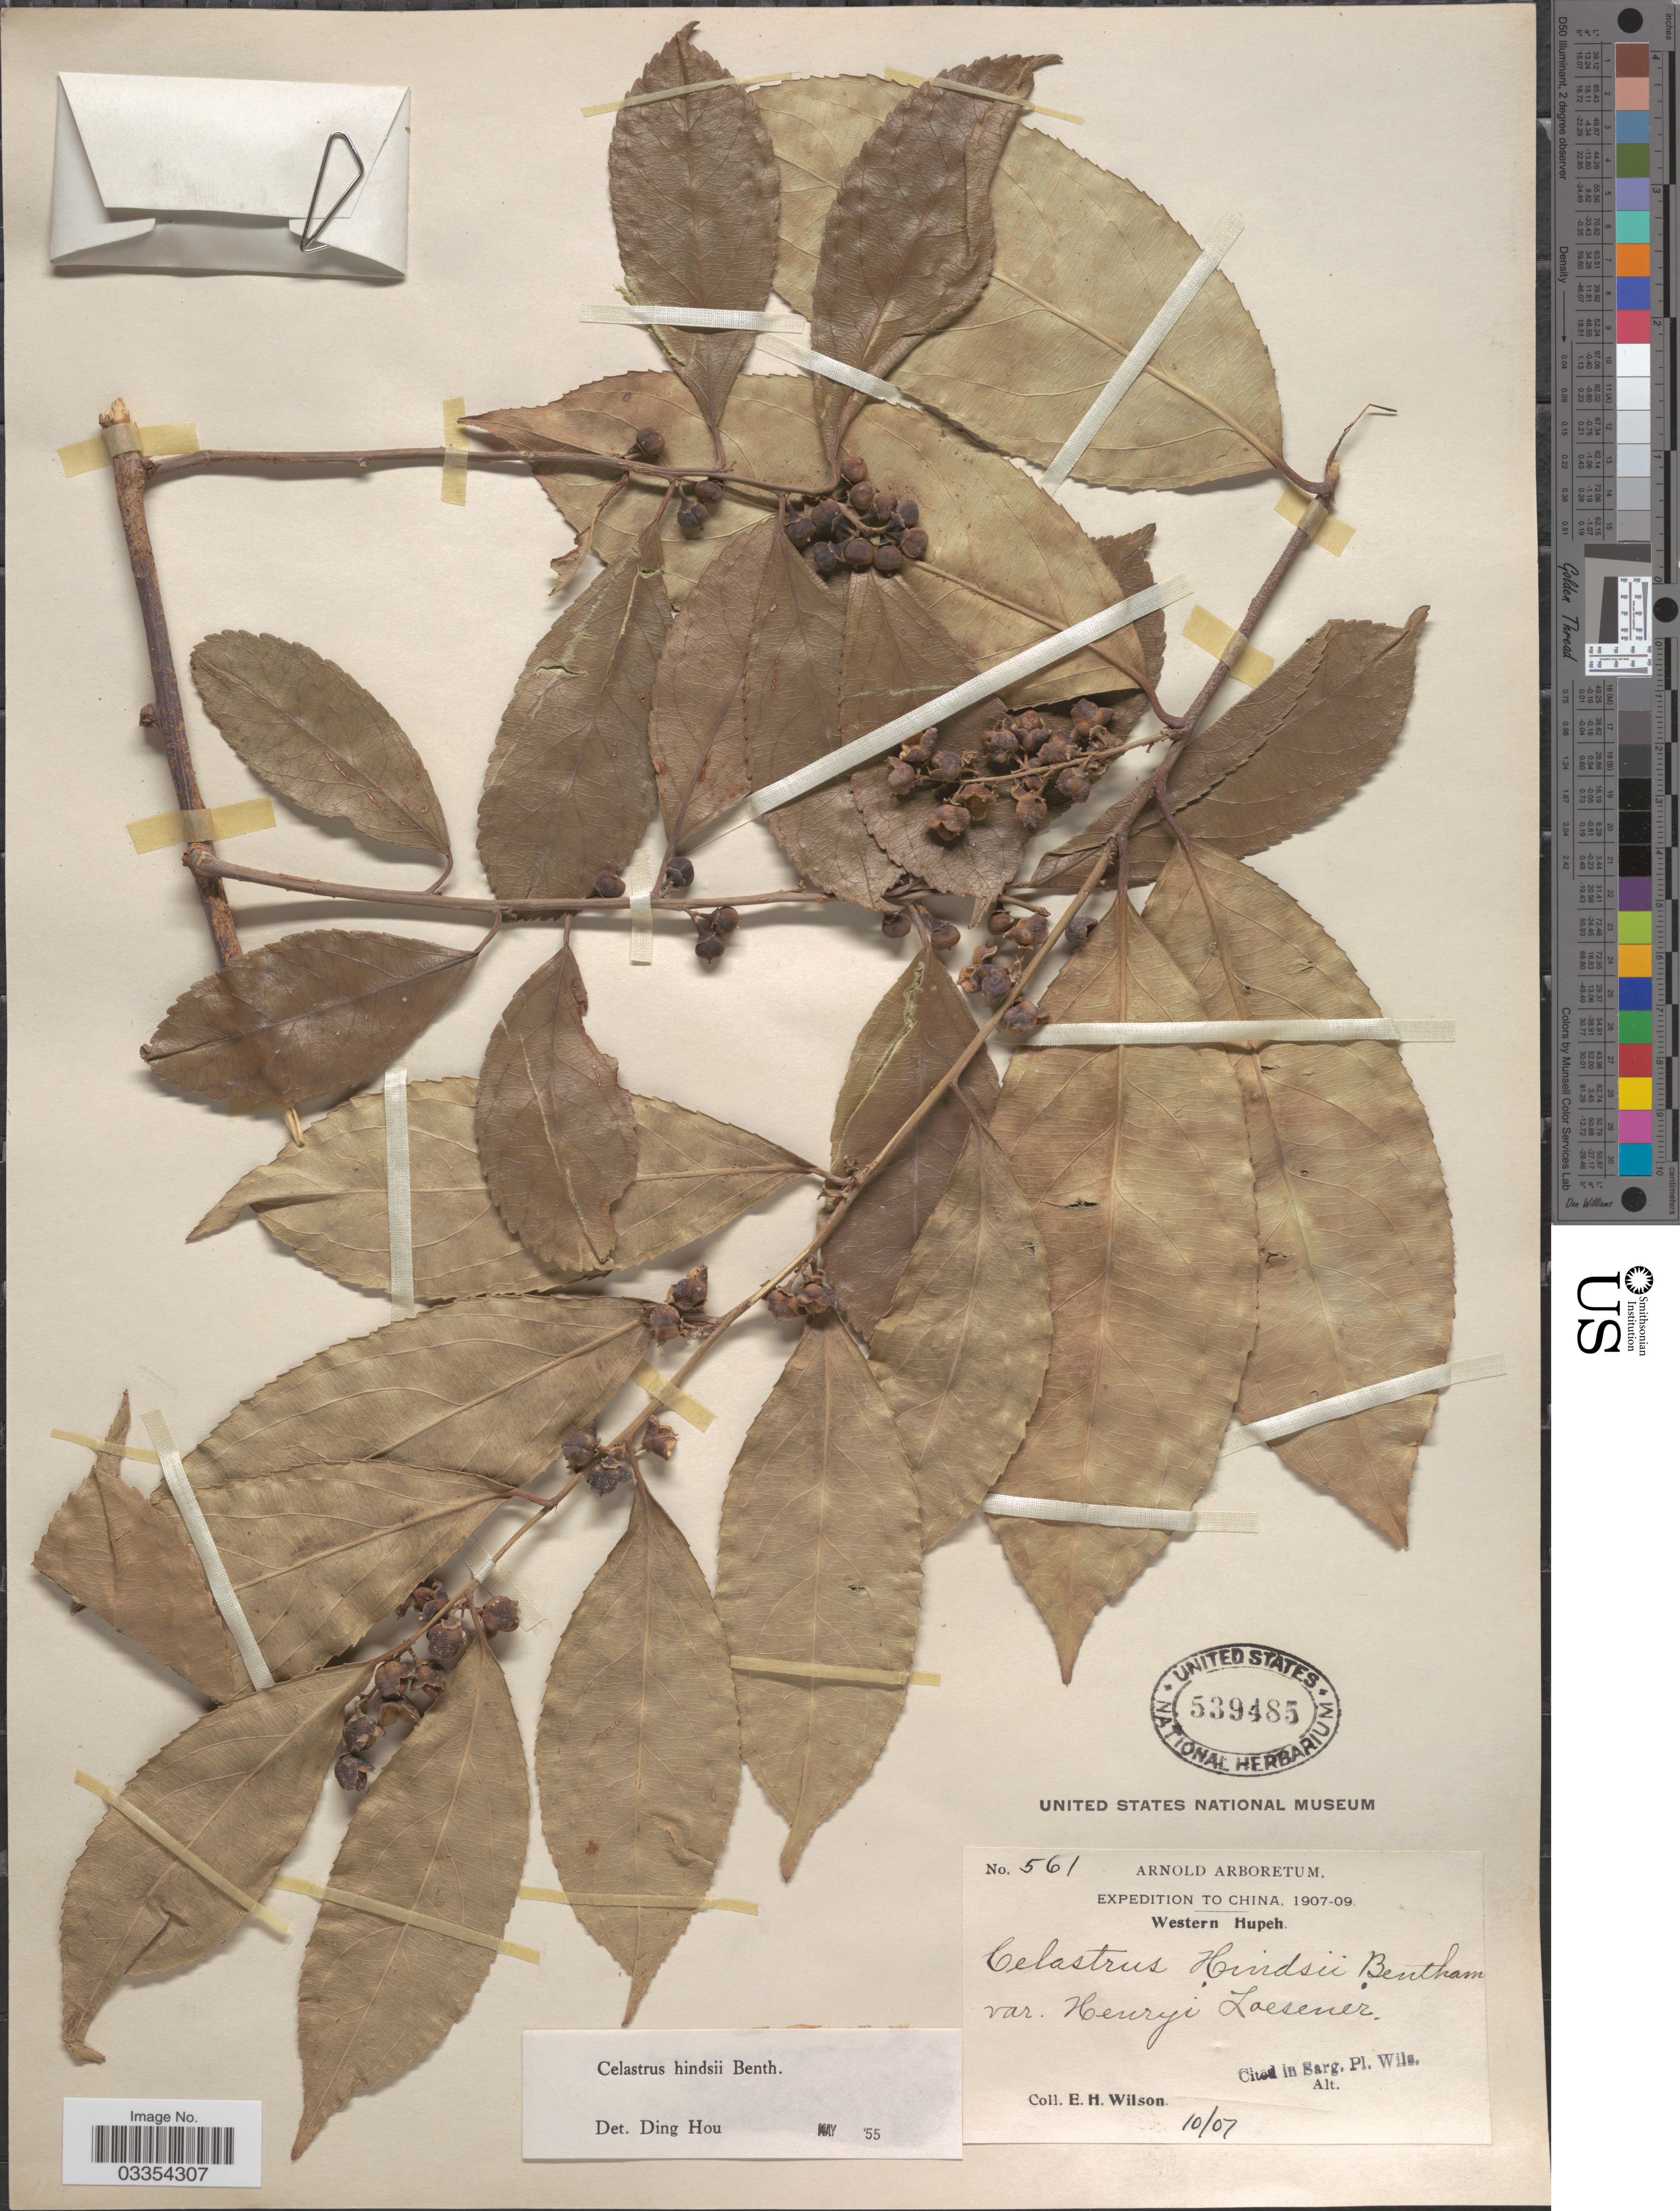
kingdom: Plantae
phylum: Tracheophyta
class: Magnoliopsida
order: Celastrales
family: Celastraceae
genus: Celastrus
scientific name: Celastrus hindsii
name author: Benth.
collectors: E. Wilson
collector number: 561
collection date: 1907-10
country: China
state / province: Hubei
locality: Western Hupeh.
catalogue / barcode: US 539485